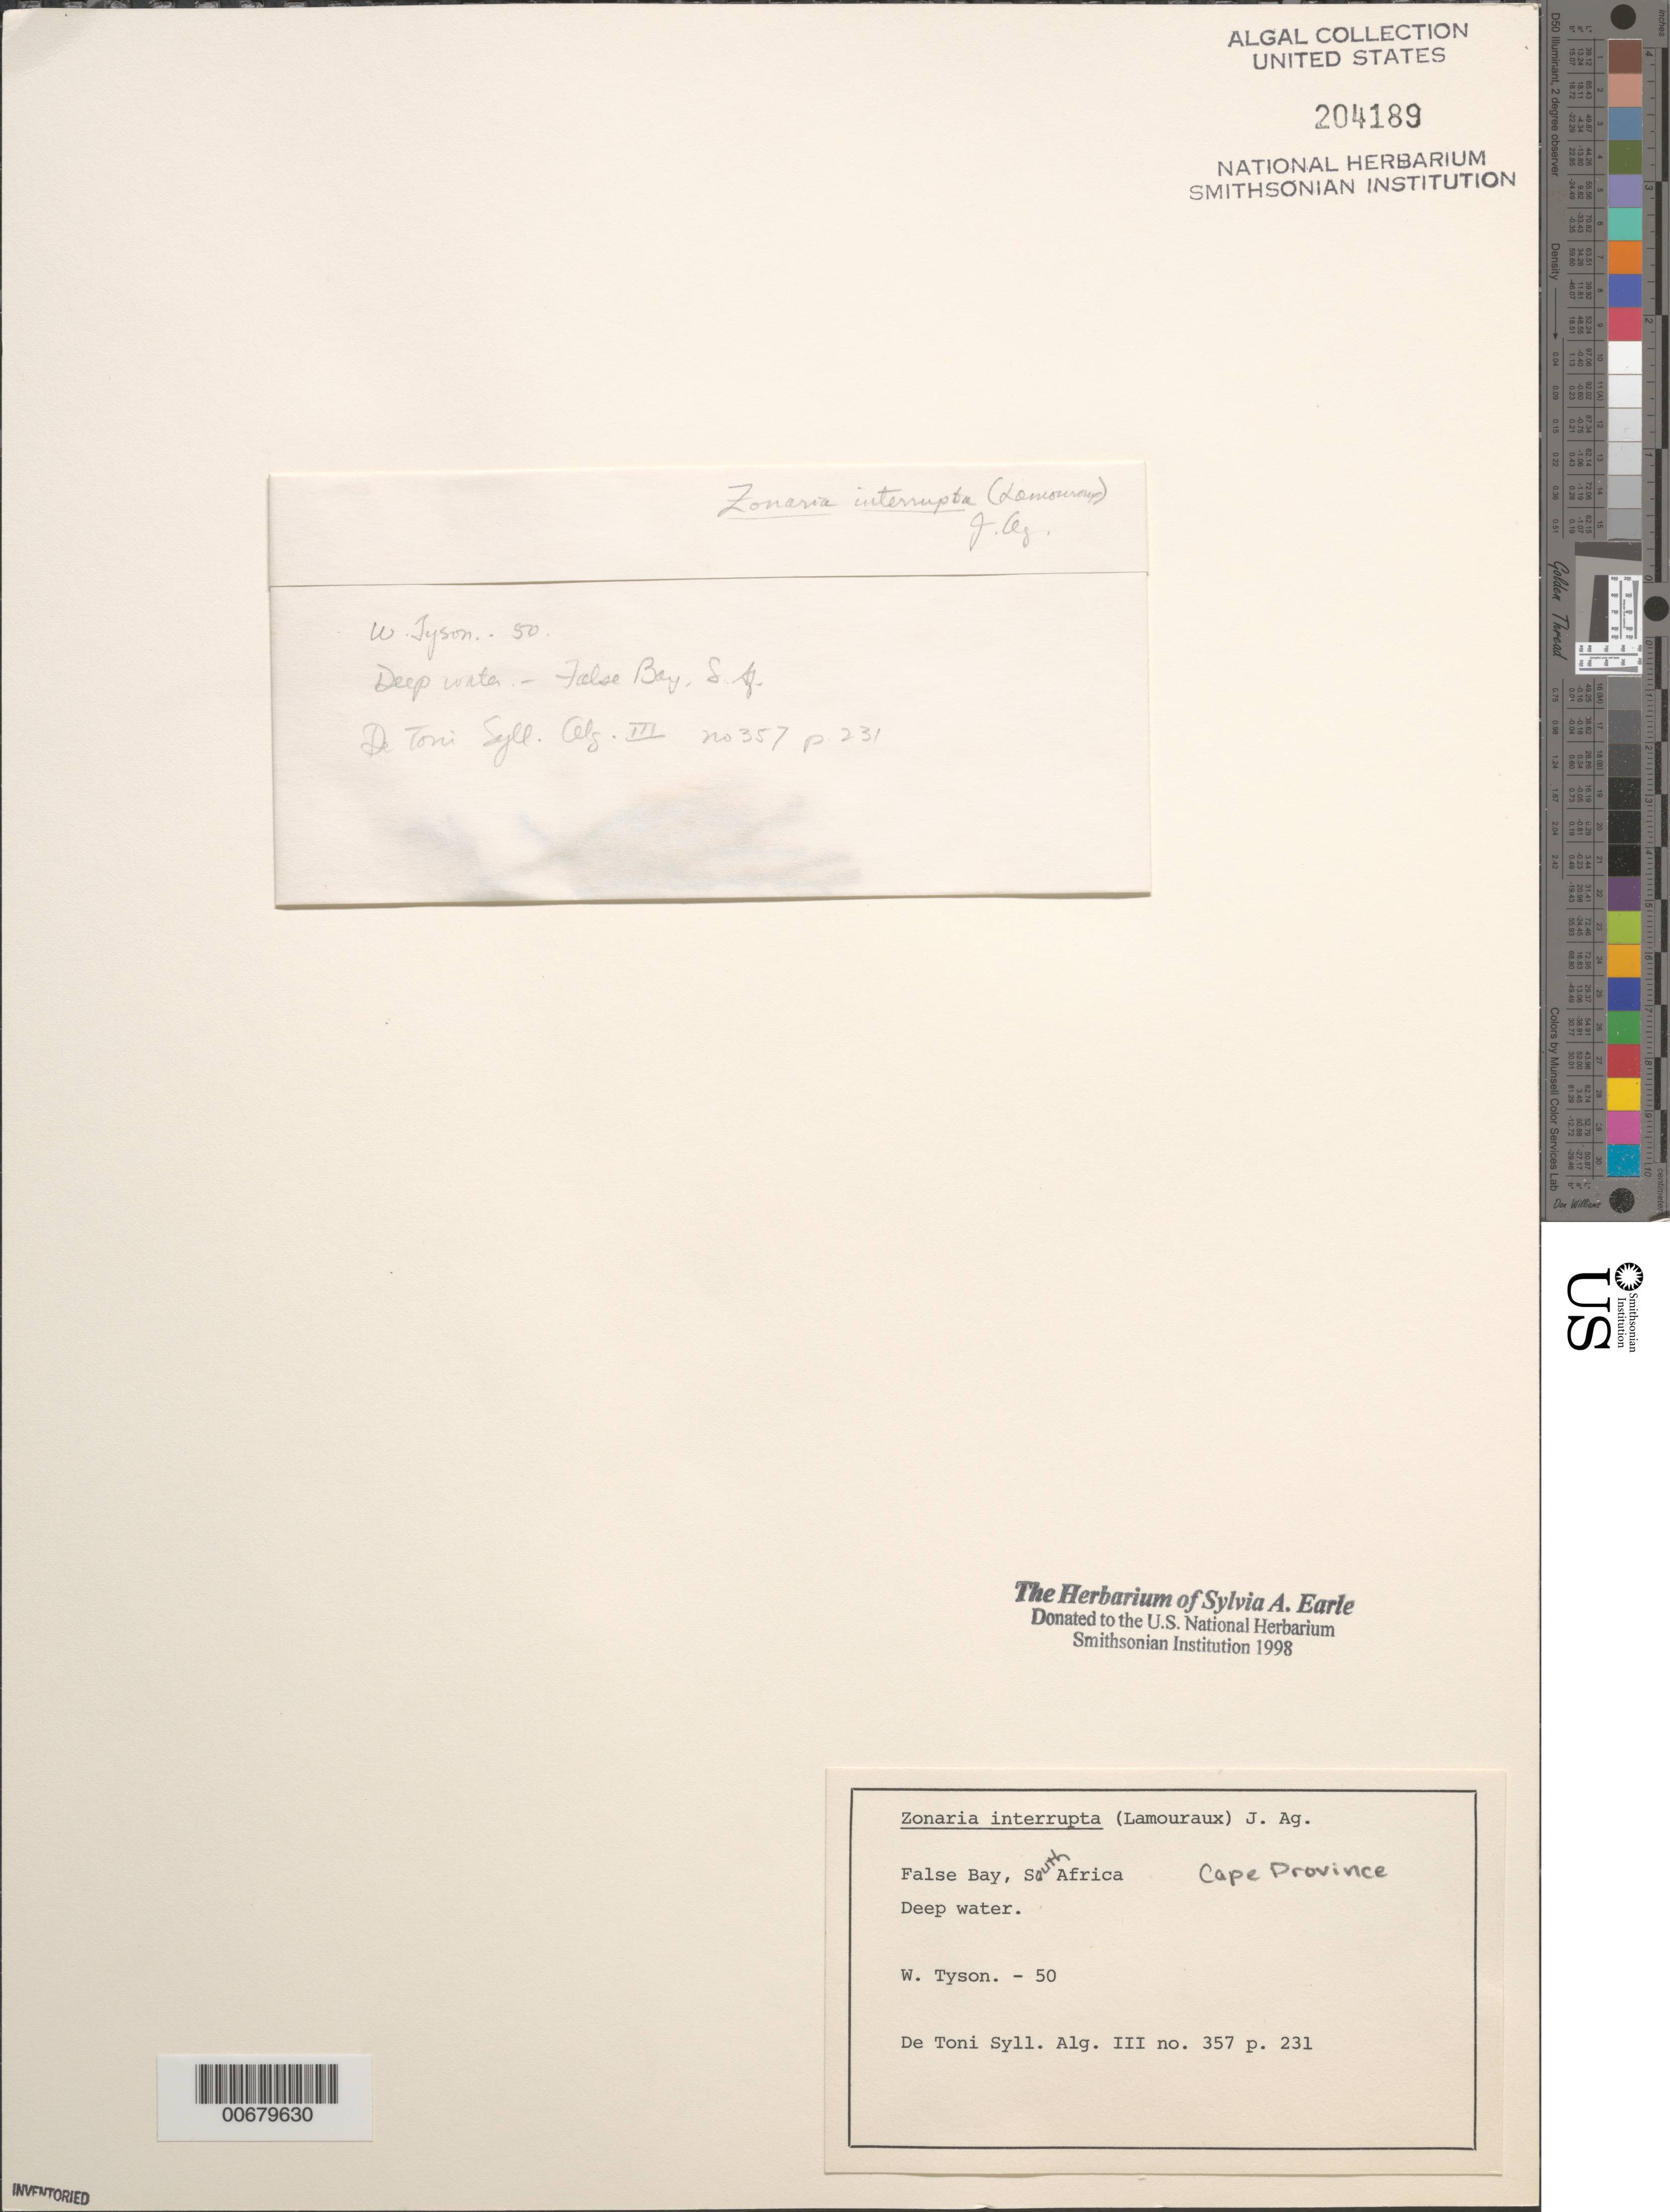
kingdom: Chromista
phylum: Ochrophyta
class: Phaeophyceae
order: Dictyotales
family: Dictyotaceae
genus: Zonaria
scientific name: Zonaria subarticulata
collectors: W. Tyson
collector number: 50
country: South Africa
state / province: Western Cape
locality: False Bay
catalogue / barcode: US 204189